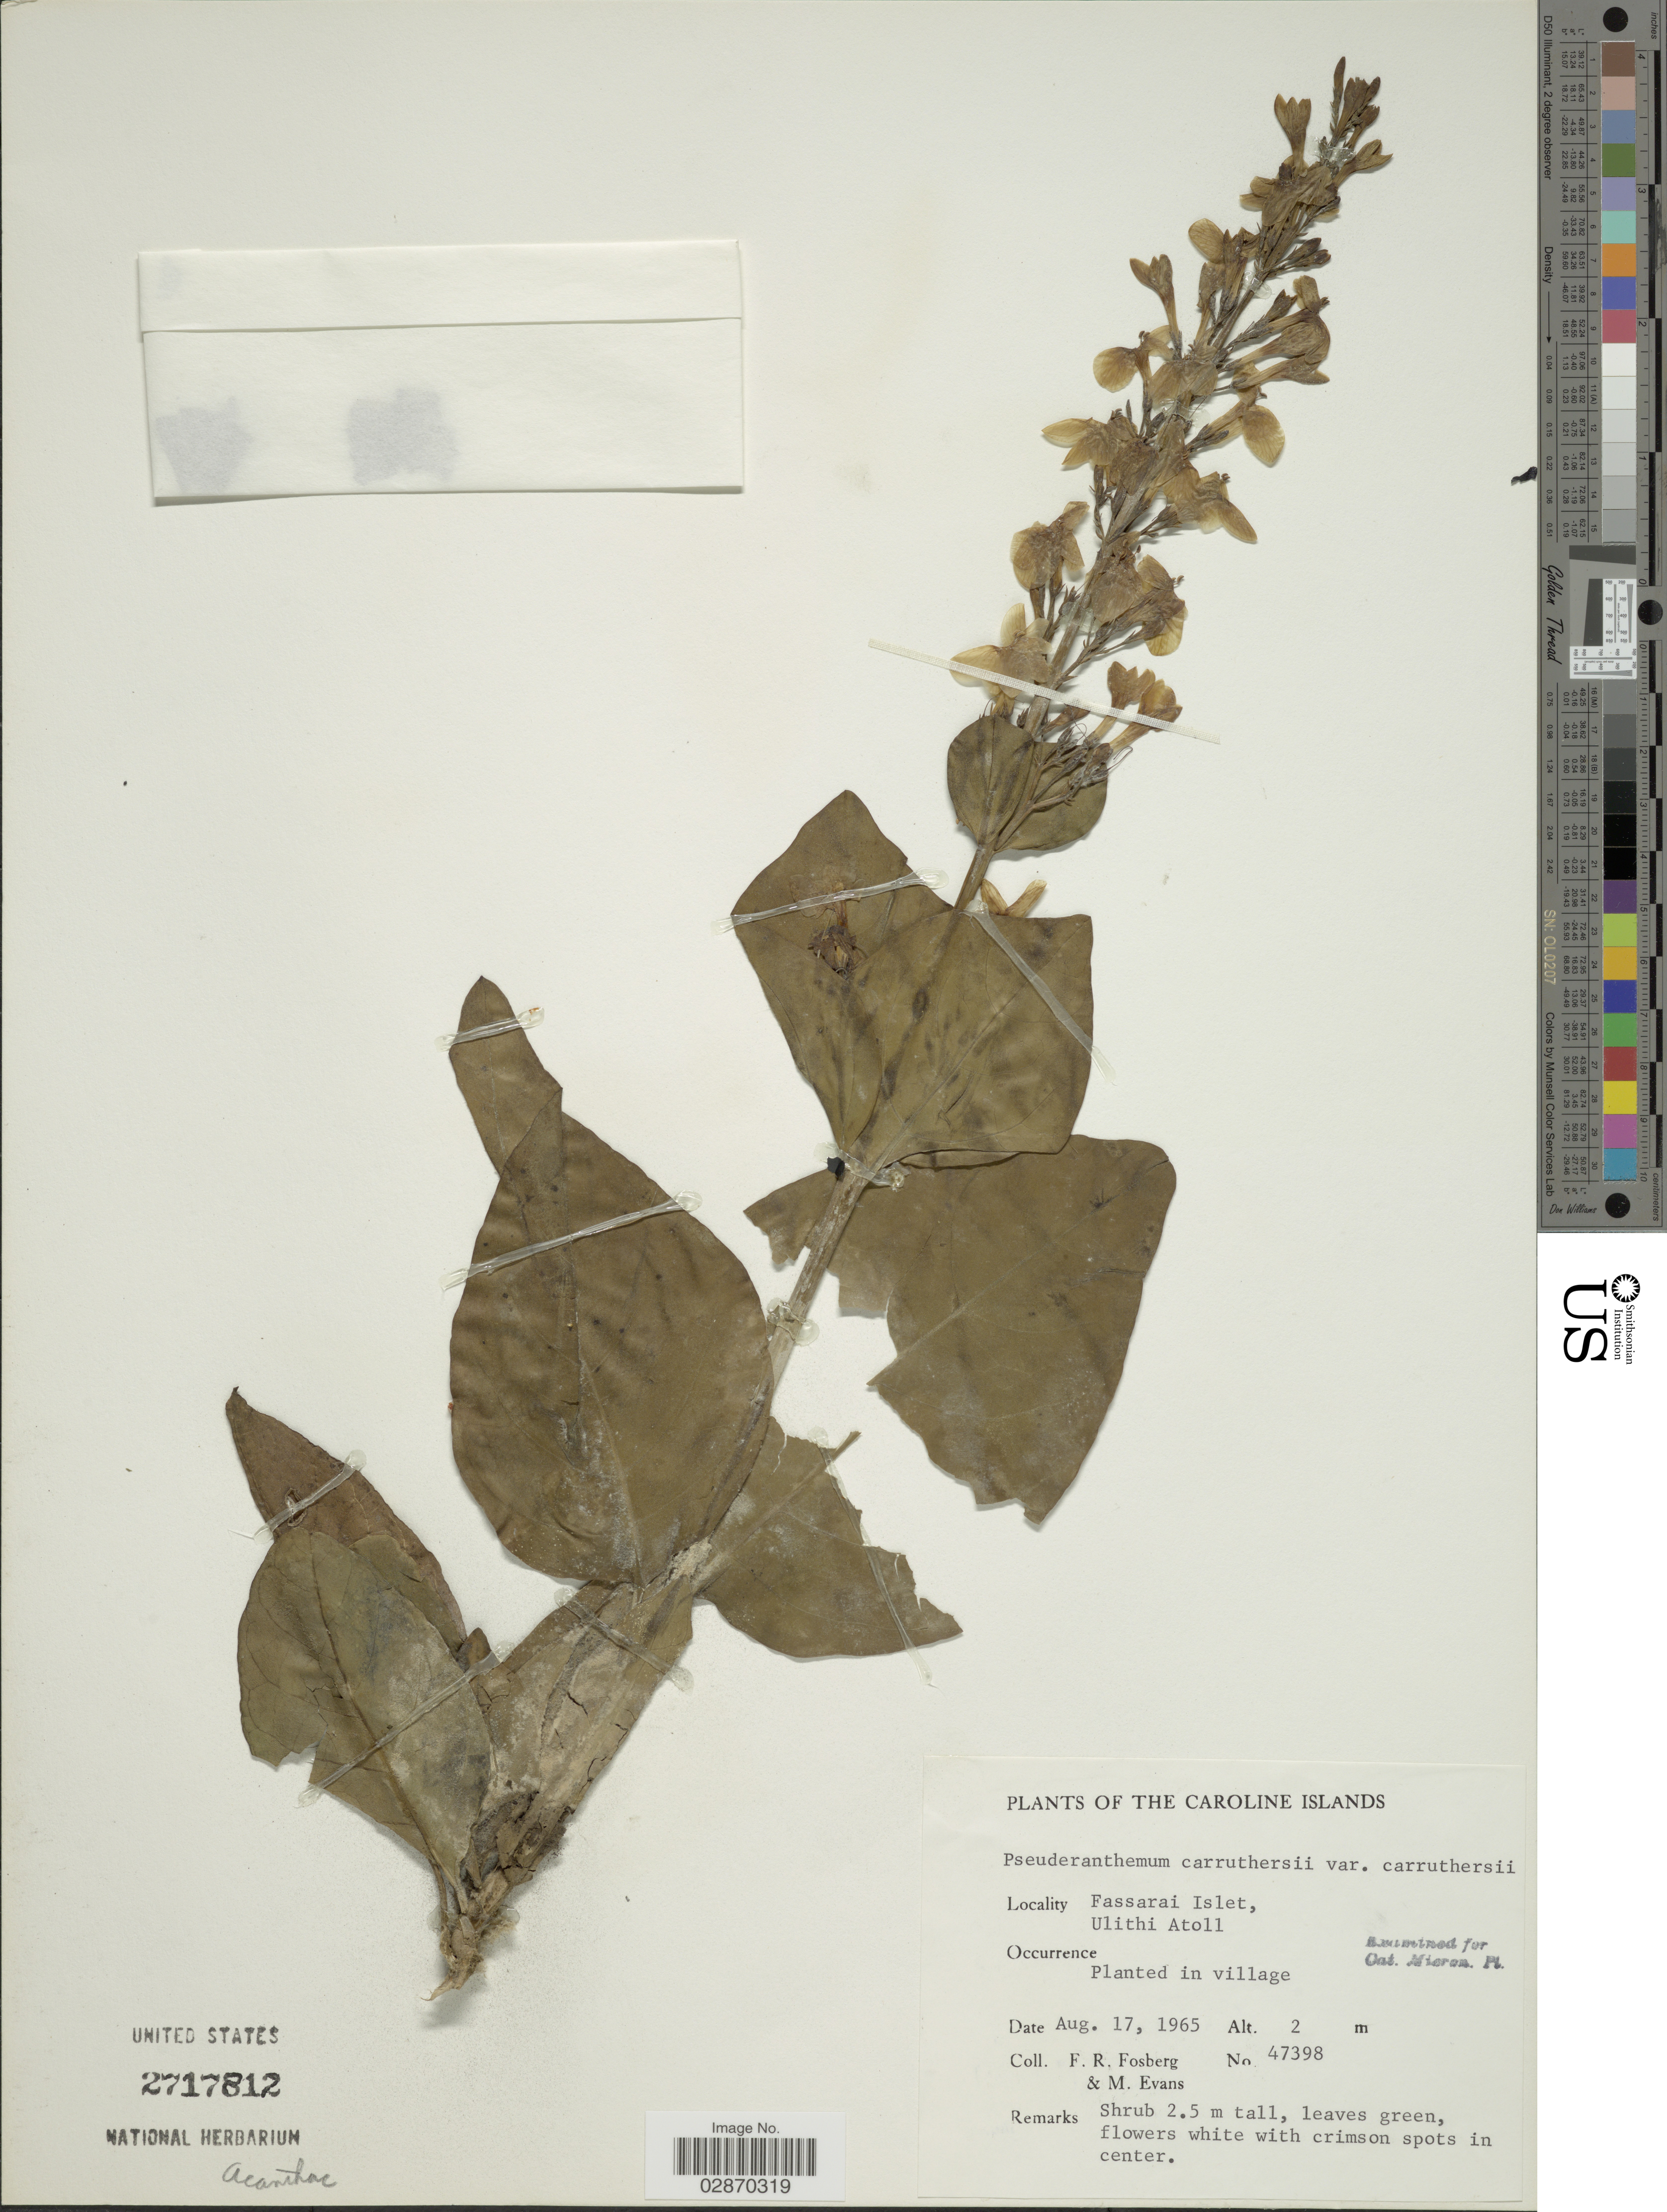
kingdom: Plantae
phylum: Tracheophyta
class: Magnoliopsida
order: Lamiales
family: Acanthaceae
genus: Pseuderanthemum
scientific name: Pseuderanthemum carruthersii var. carruthersii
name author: (Seem.) Guillaumin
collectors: F. R. Fosberg & M. Evans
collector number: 47398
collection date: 1965-08-17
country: Micronesia, Federated States of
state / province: Yap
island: Ulithi Atoll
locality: Caroline Islands. Fassarai Islet, Ulithi Atoll. Planted in village.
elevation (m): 2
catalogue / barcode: US 2717812